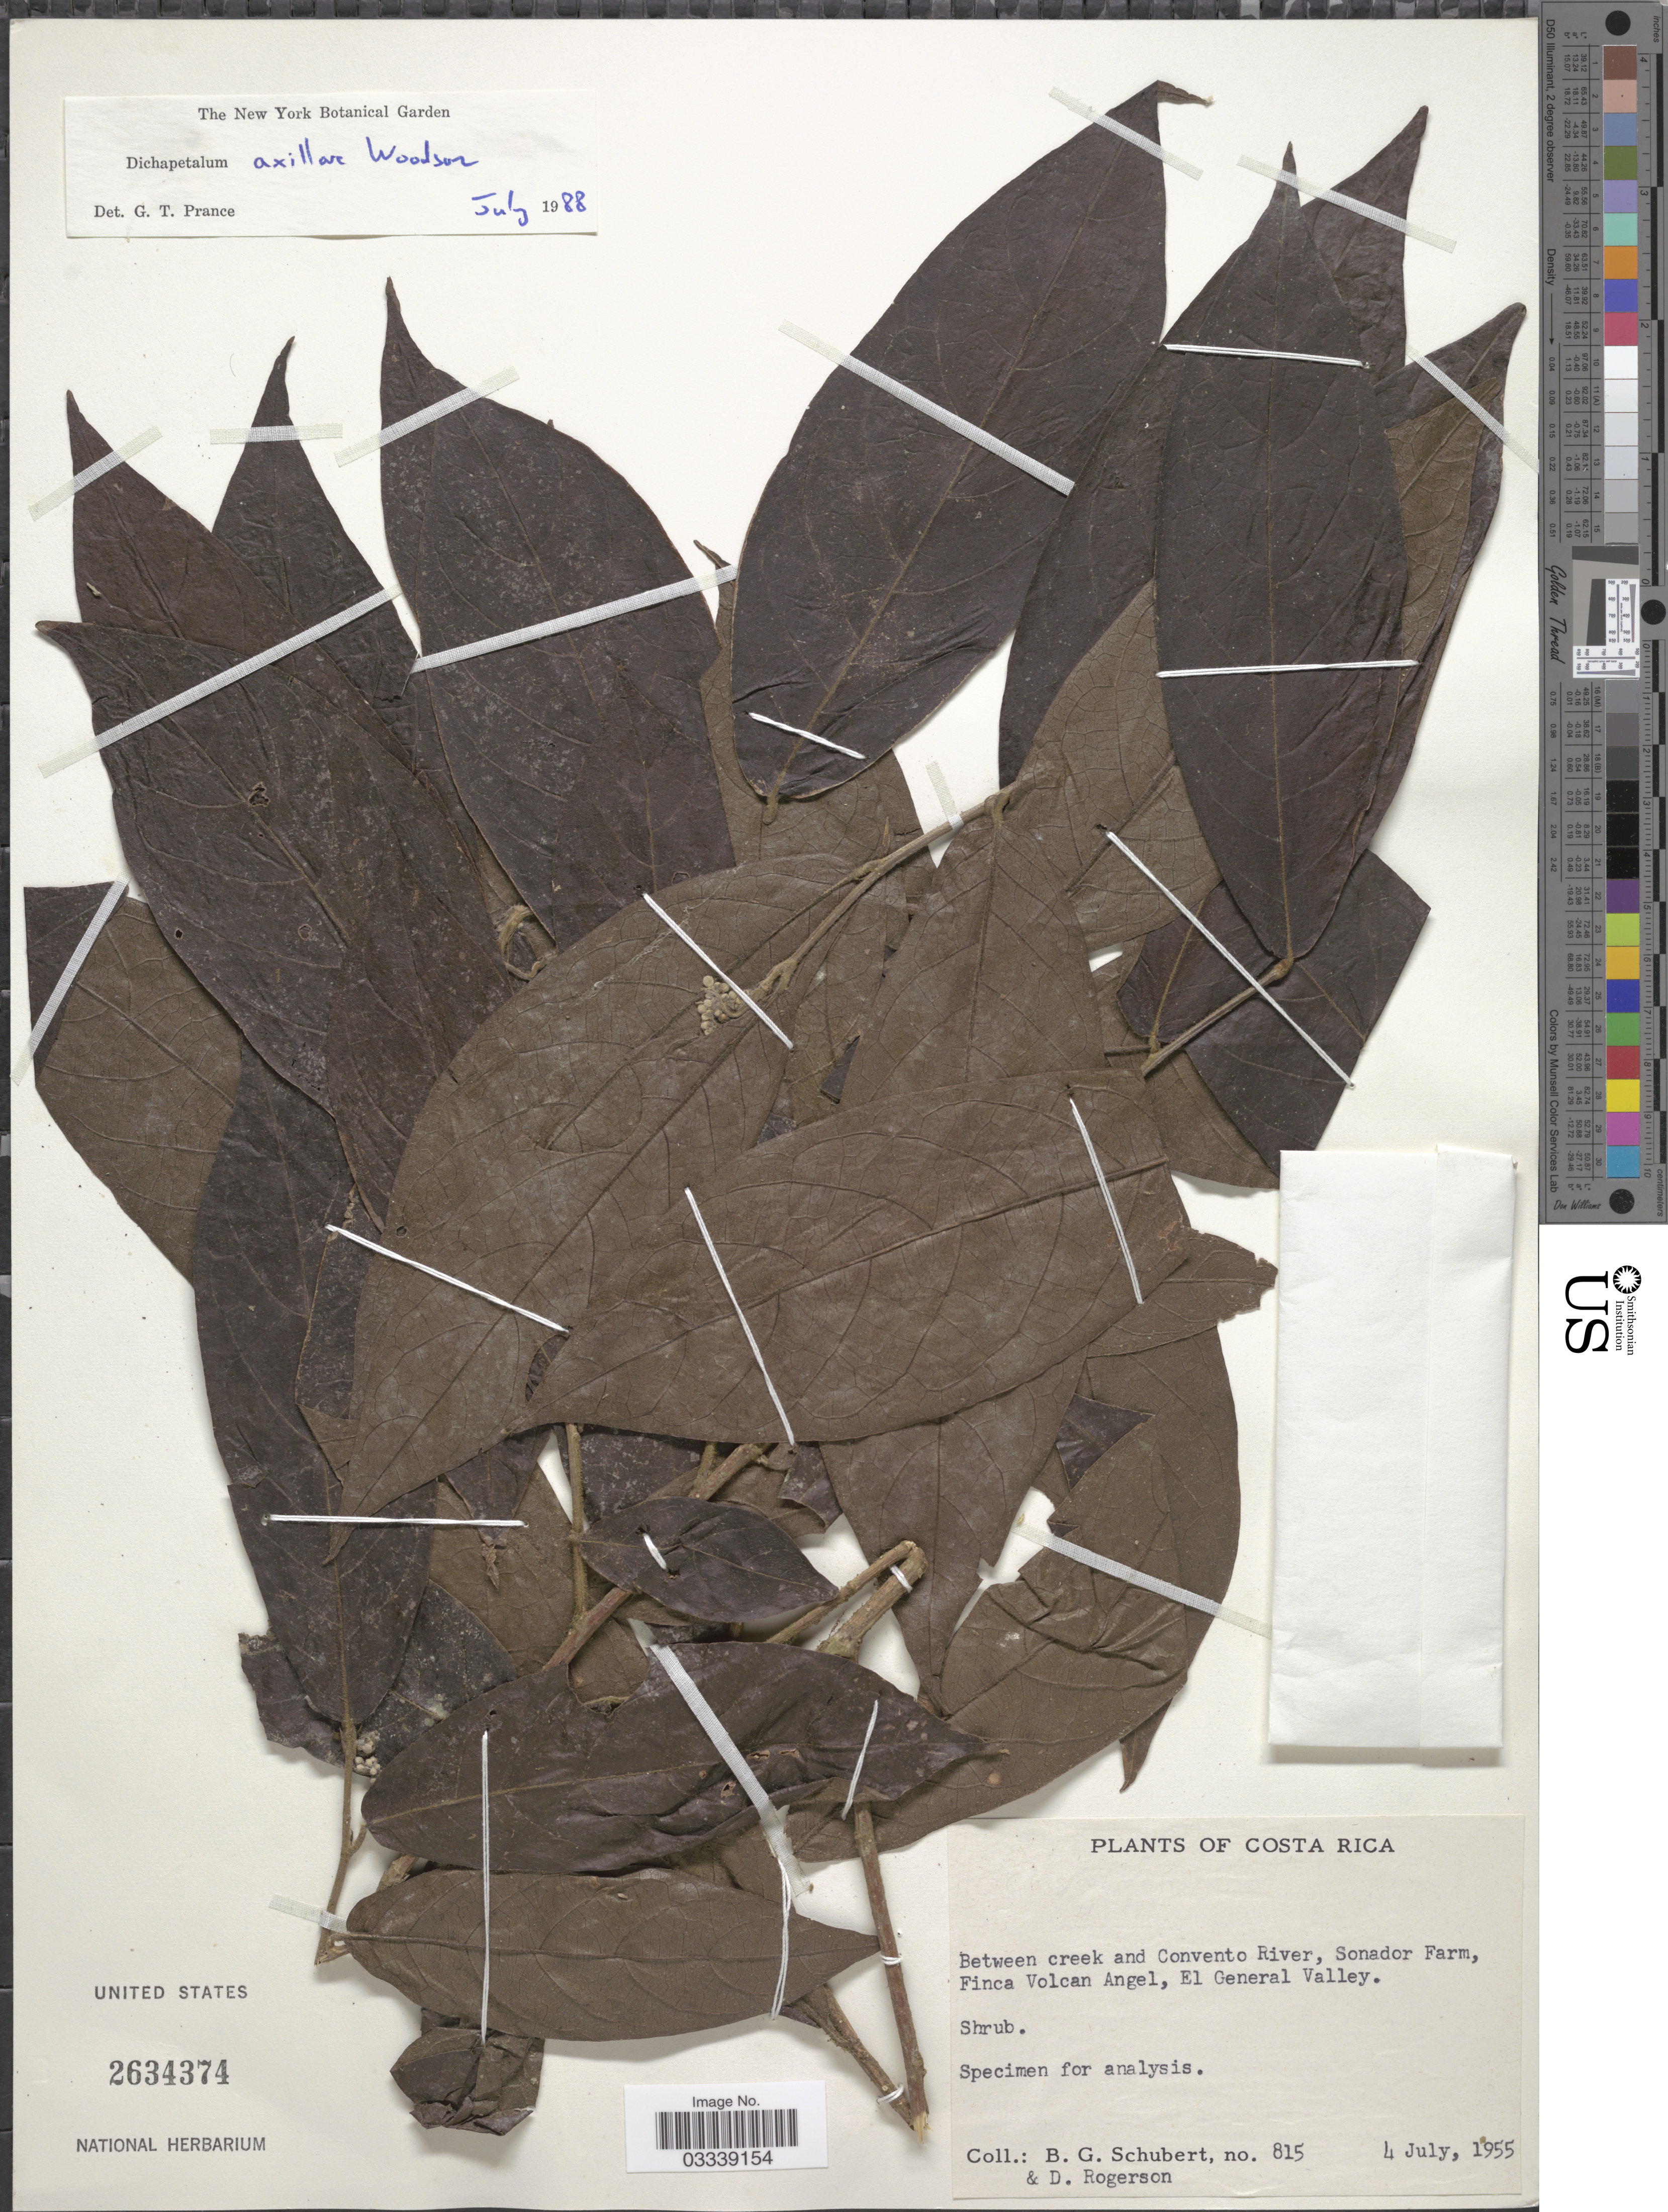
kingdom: Plantae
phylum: Tracheophyta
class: Magnoliopsida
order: Malpighiales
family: Dichapetalaceae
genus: Dichapetalum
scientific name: Dichapetalum axillare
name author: Woodson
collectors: B. Schubert & D. Rogerson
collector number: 815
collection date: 1955-07-04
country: Costa Rica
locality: Between creek and Convento River, Sonador Farm, Finca Volcan Angel, El General Valley.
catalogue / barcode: US 2634374